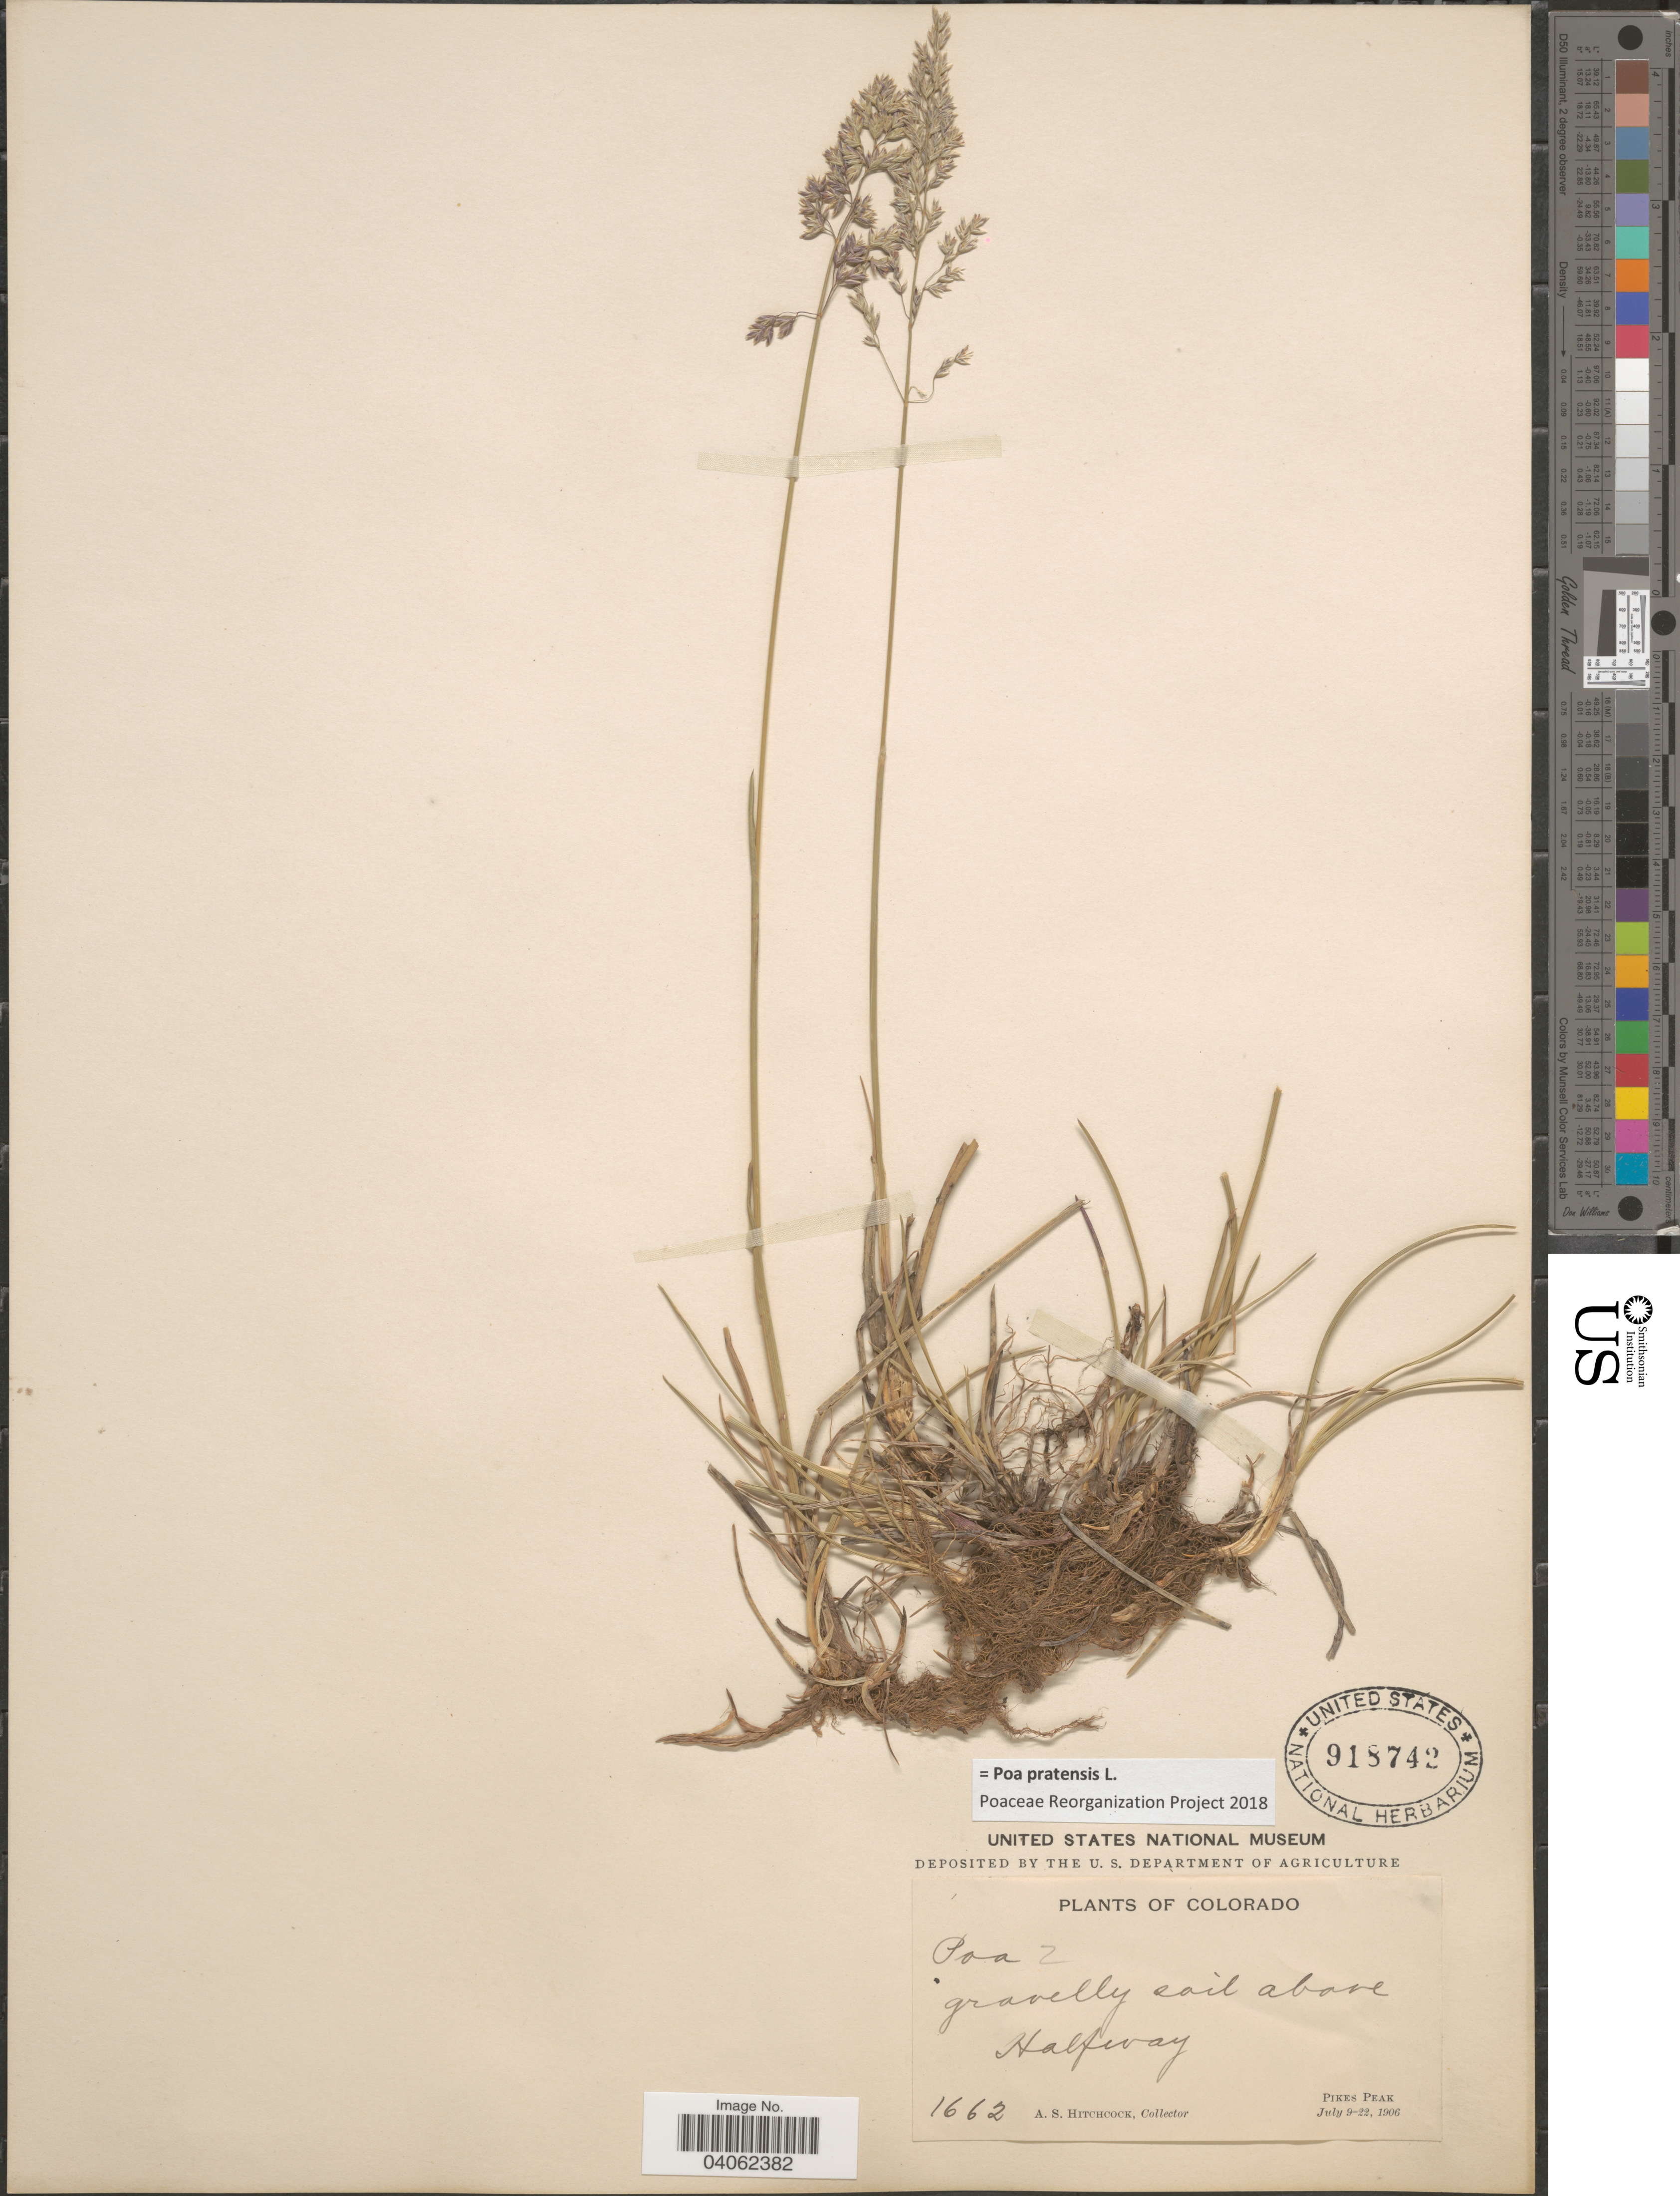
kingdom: Plantae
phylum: Tracheophyta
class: Liliopsida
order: Poales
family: Poaceae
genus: Poa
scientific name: Poa pratensis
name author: L.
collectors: A. S. Hitchcock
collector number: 1662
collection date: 1906-07-09/1906-07-22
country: United States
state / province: Colorado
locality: Above Halfway. Pikes Peak.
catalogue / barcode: US 918742